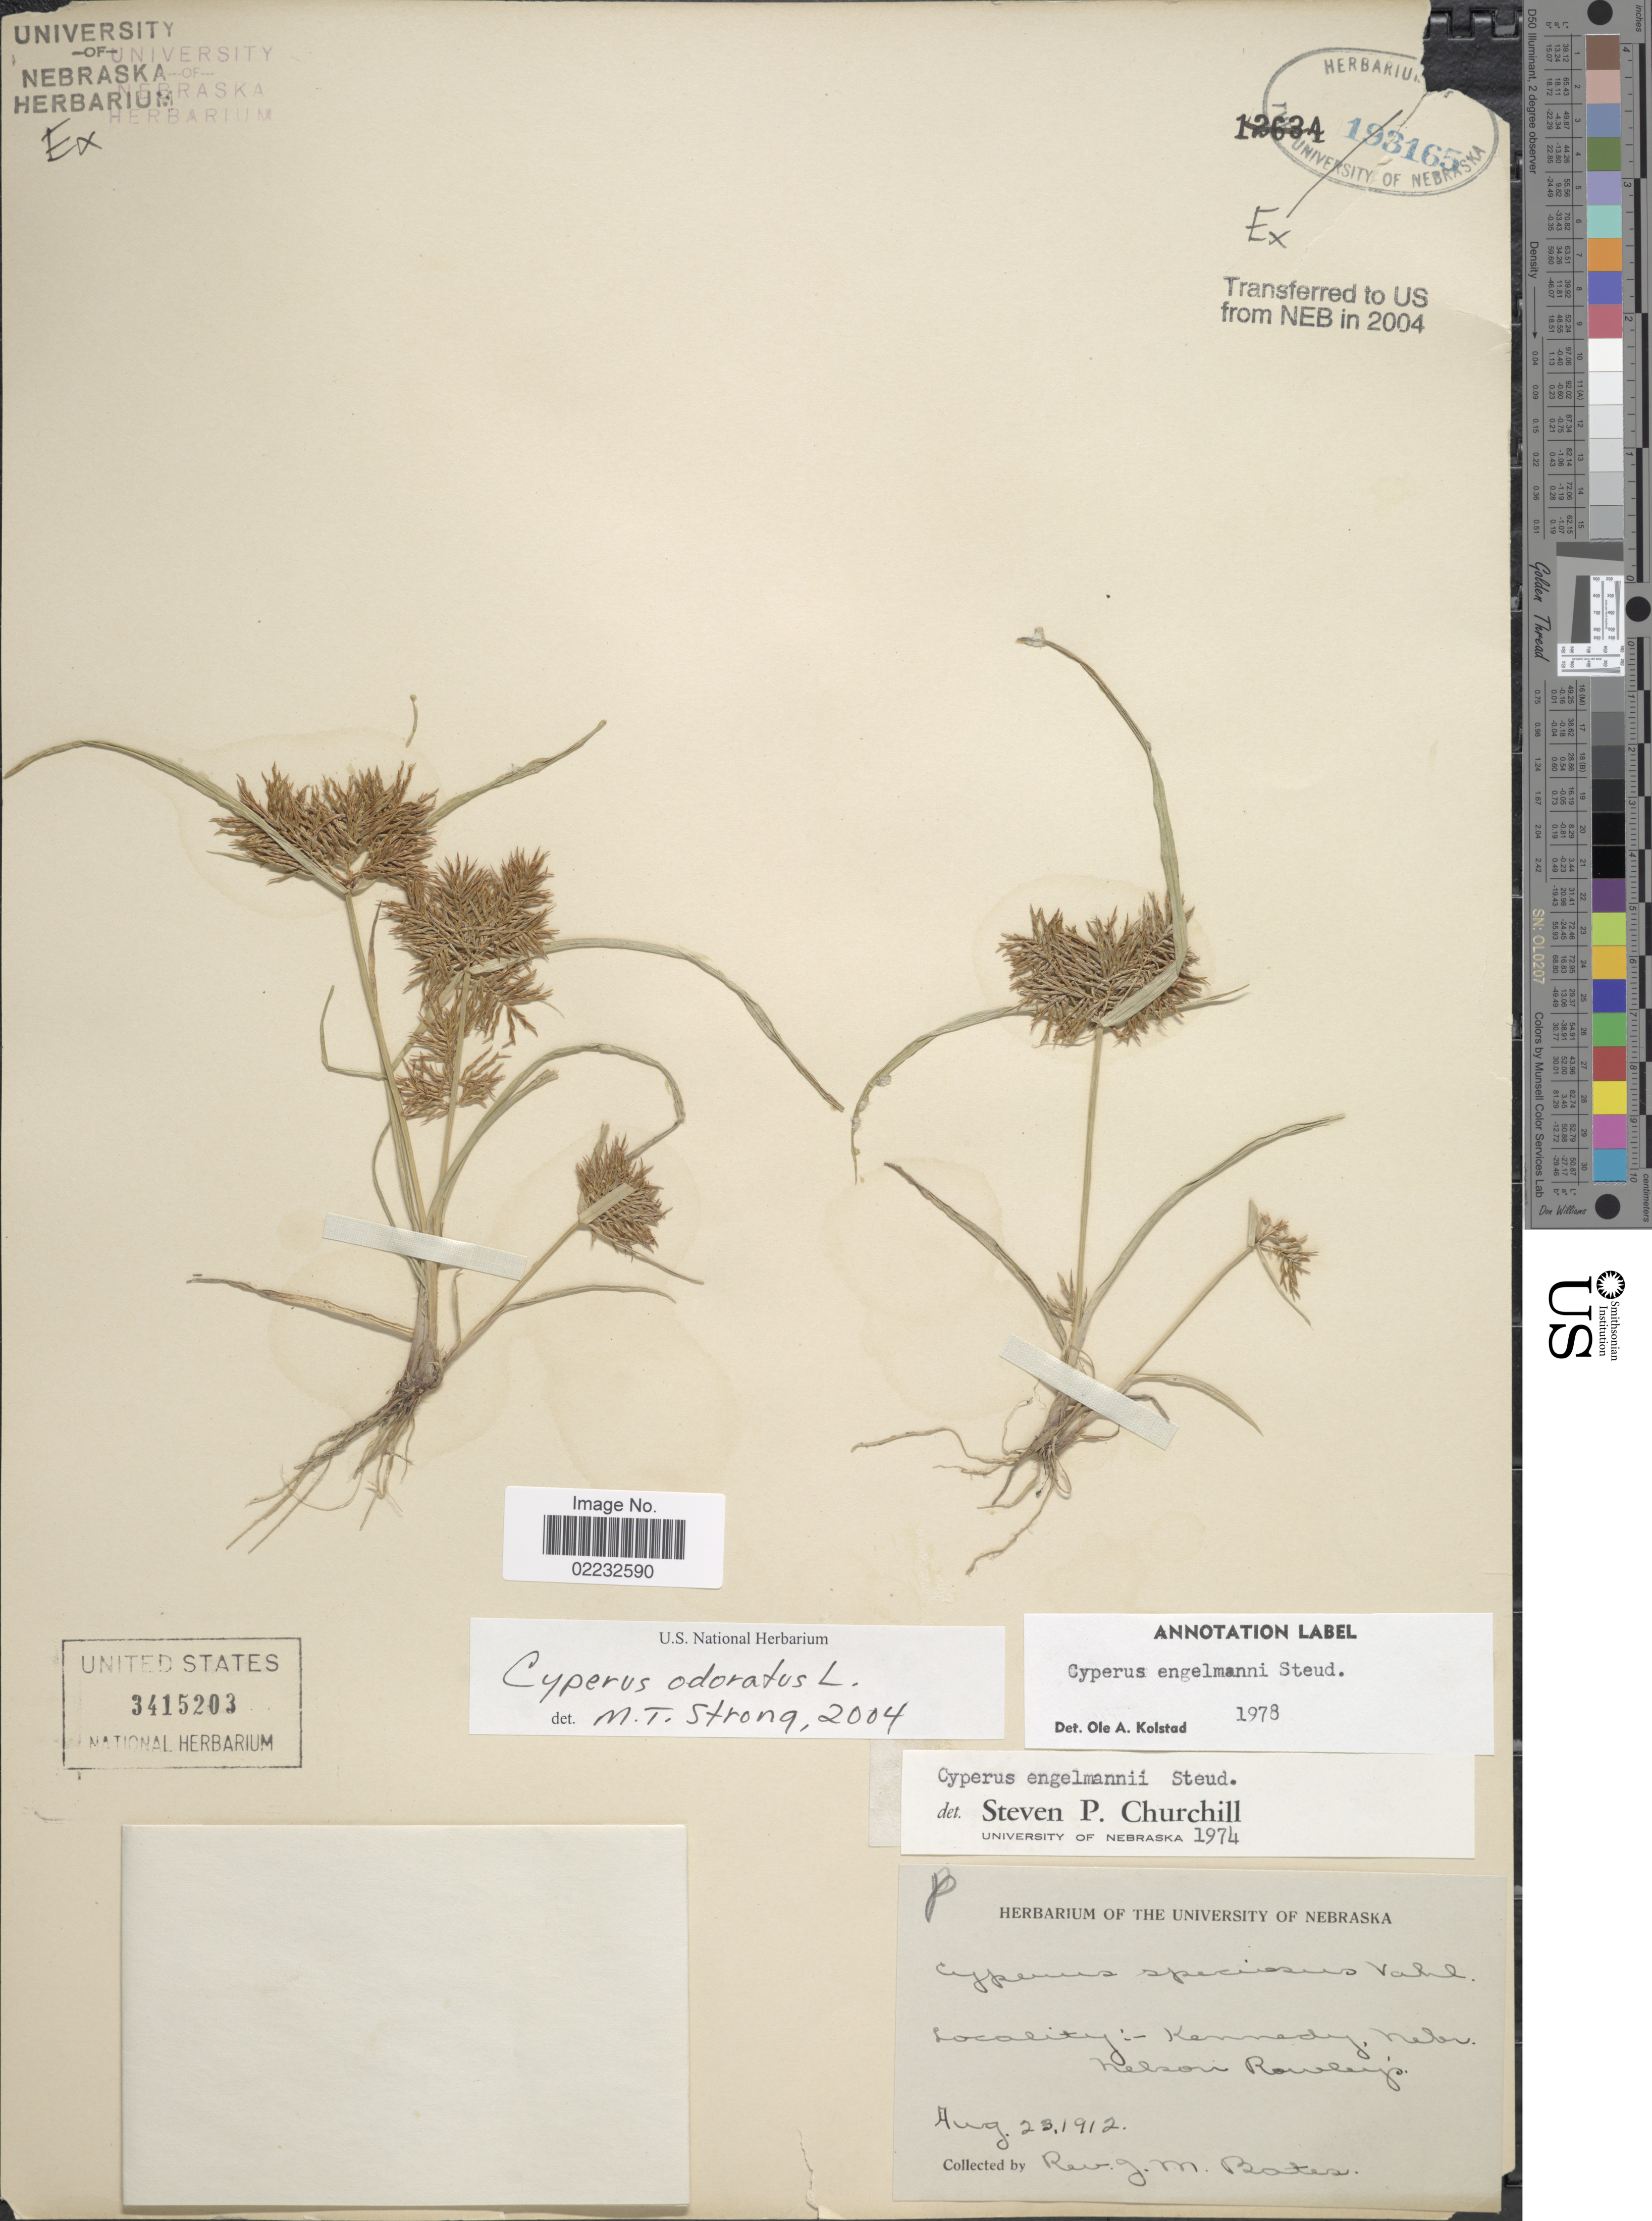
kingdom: Plantae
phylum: Tracheophyta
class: Liliopsida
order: Poales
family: Cyperaceae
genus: Cyperus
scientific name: Cyperus odoratus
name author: L.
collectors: J. Bates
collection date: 1912-08-23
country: United States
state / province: Nebraska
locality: Kennedy Nelson Rowley's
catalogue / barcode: US 3415203